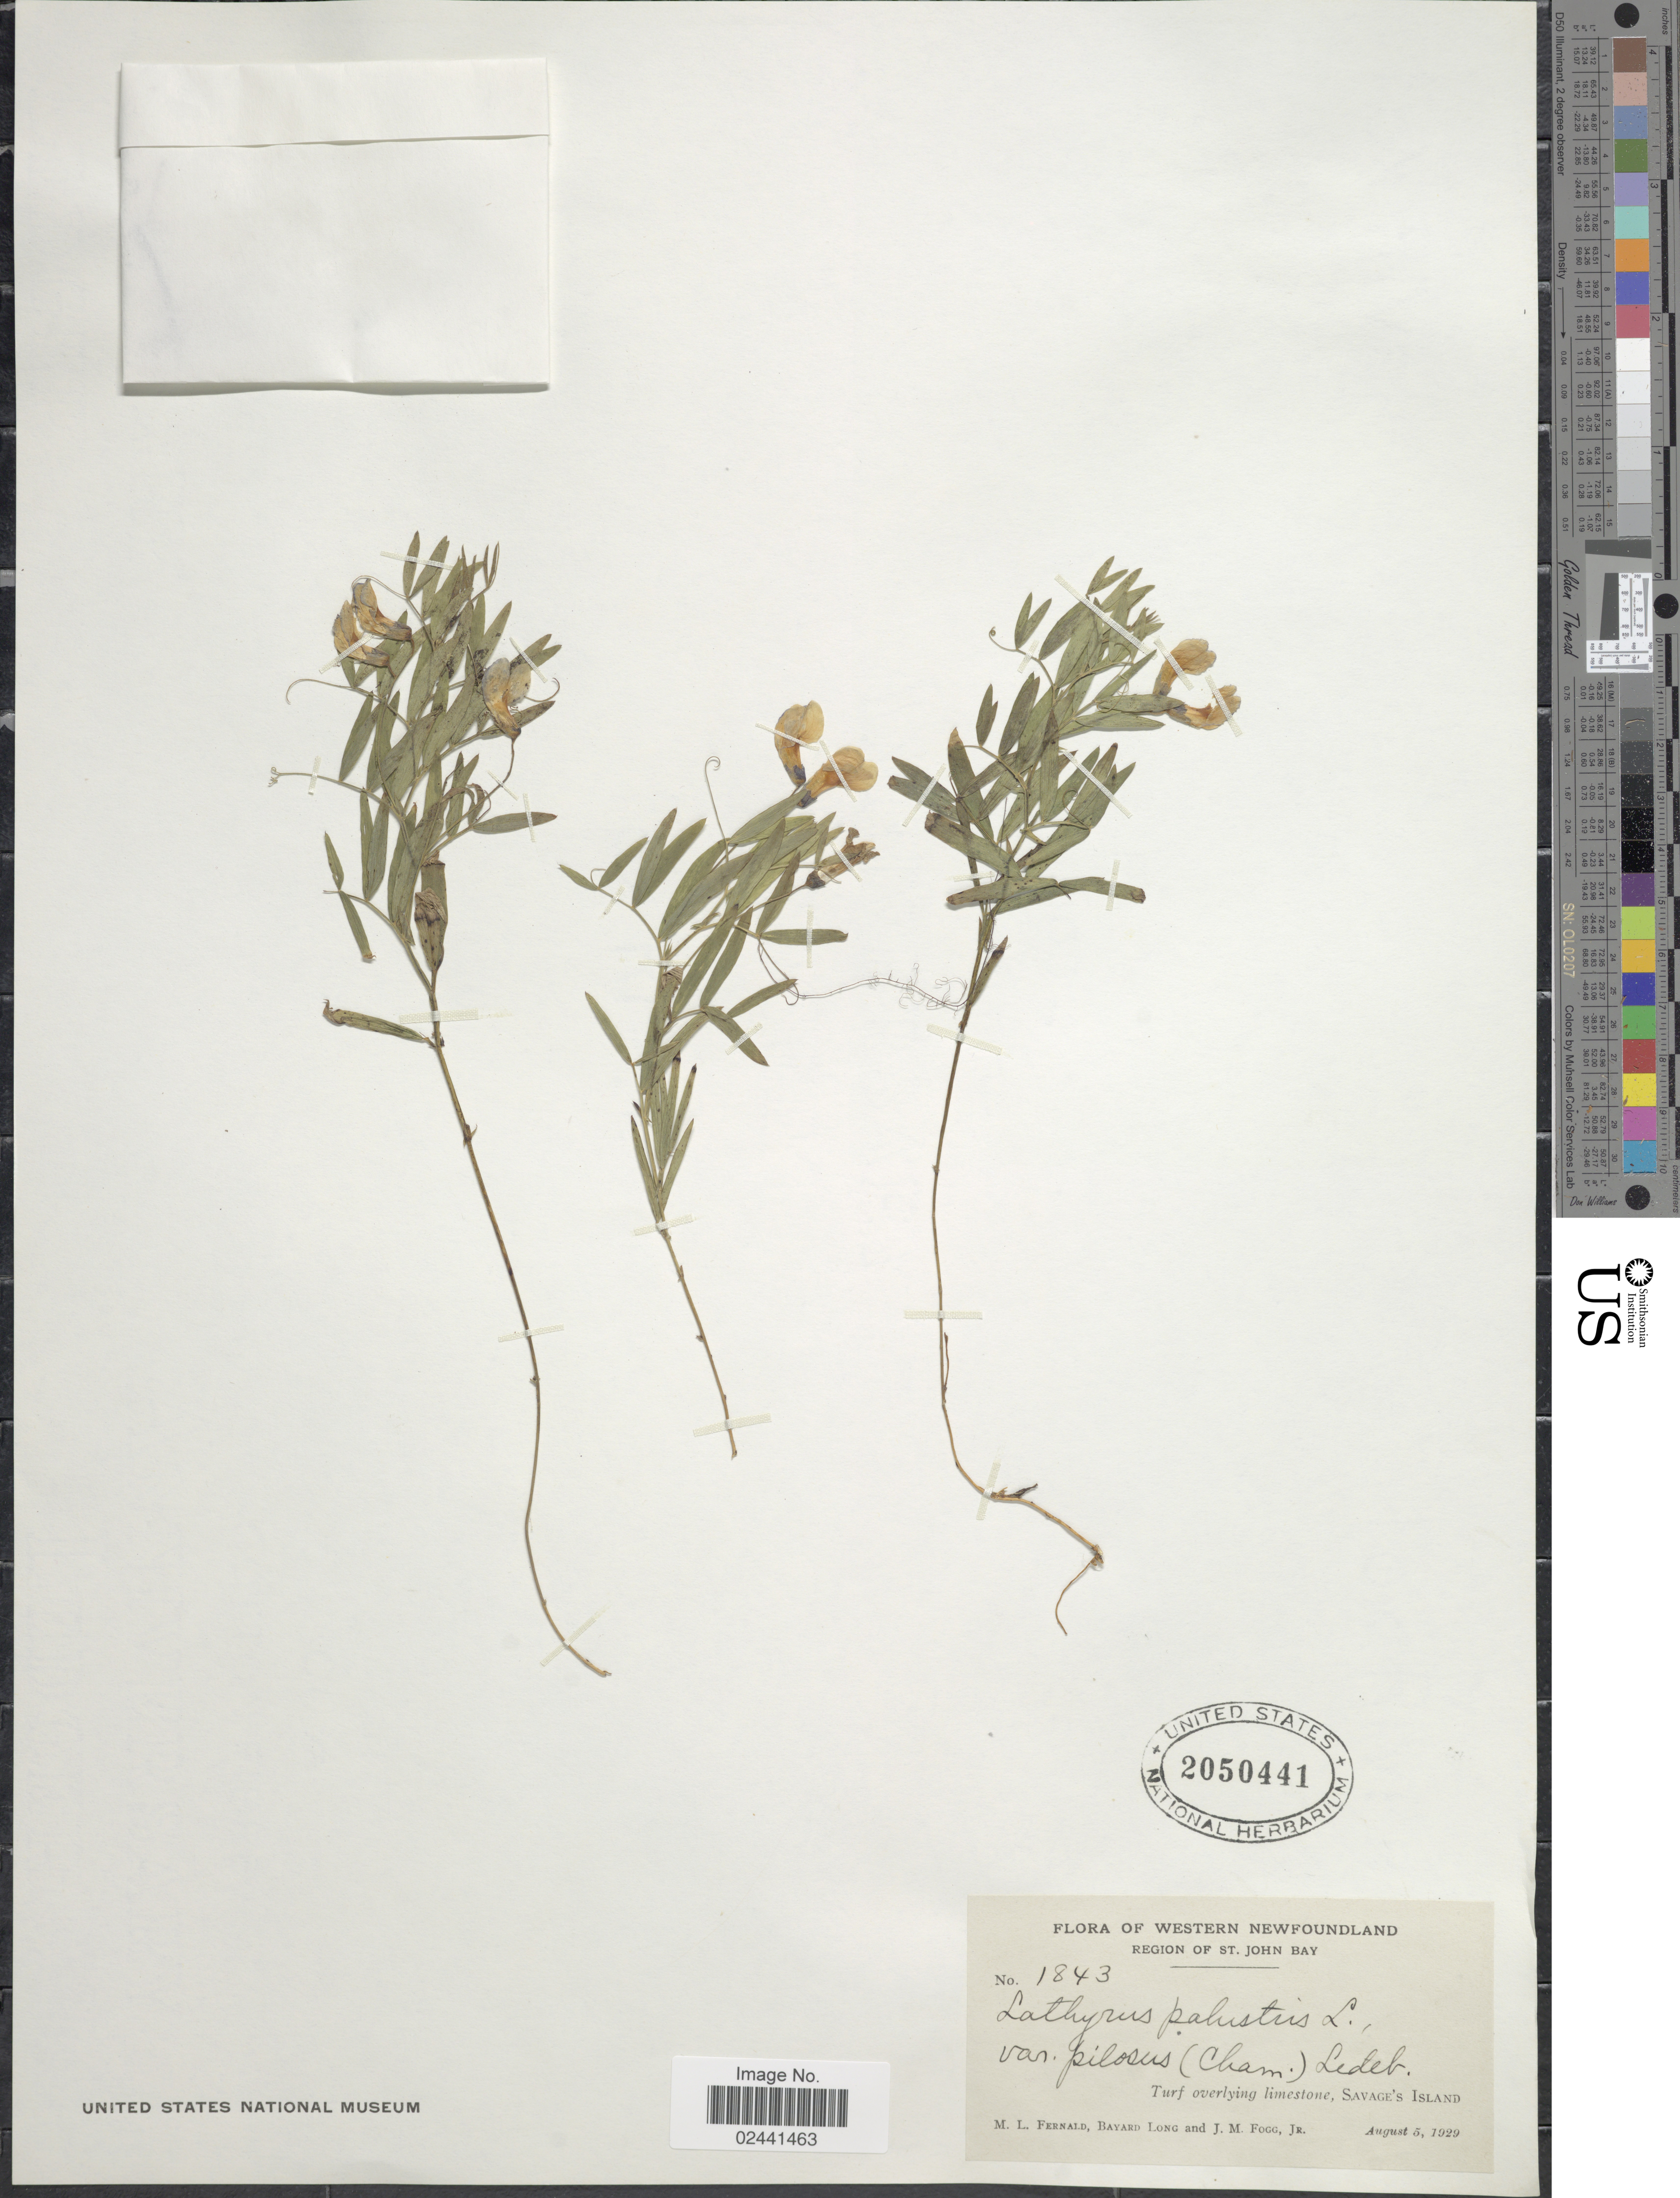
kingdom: Plantae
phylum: Tracheophyta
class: Magnoliopsida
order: Fabales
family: Fabaceae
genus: Lathyrus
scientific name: Lathyrus palustris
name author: L.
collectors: M. L. Fernald, B. Long & J. Fogg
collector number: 1843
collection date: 1929-08-05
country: Canada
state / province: Newfoundland and Labrador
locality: Western Newfoundland, Region of St. John Bay, Turf overlying limestone, Savage's Island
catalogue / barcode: US 2050441